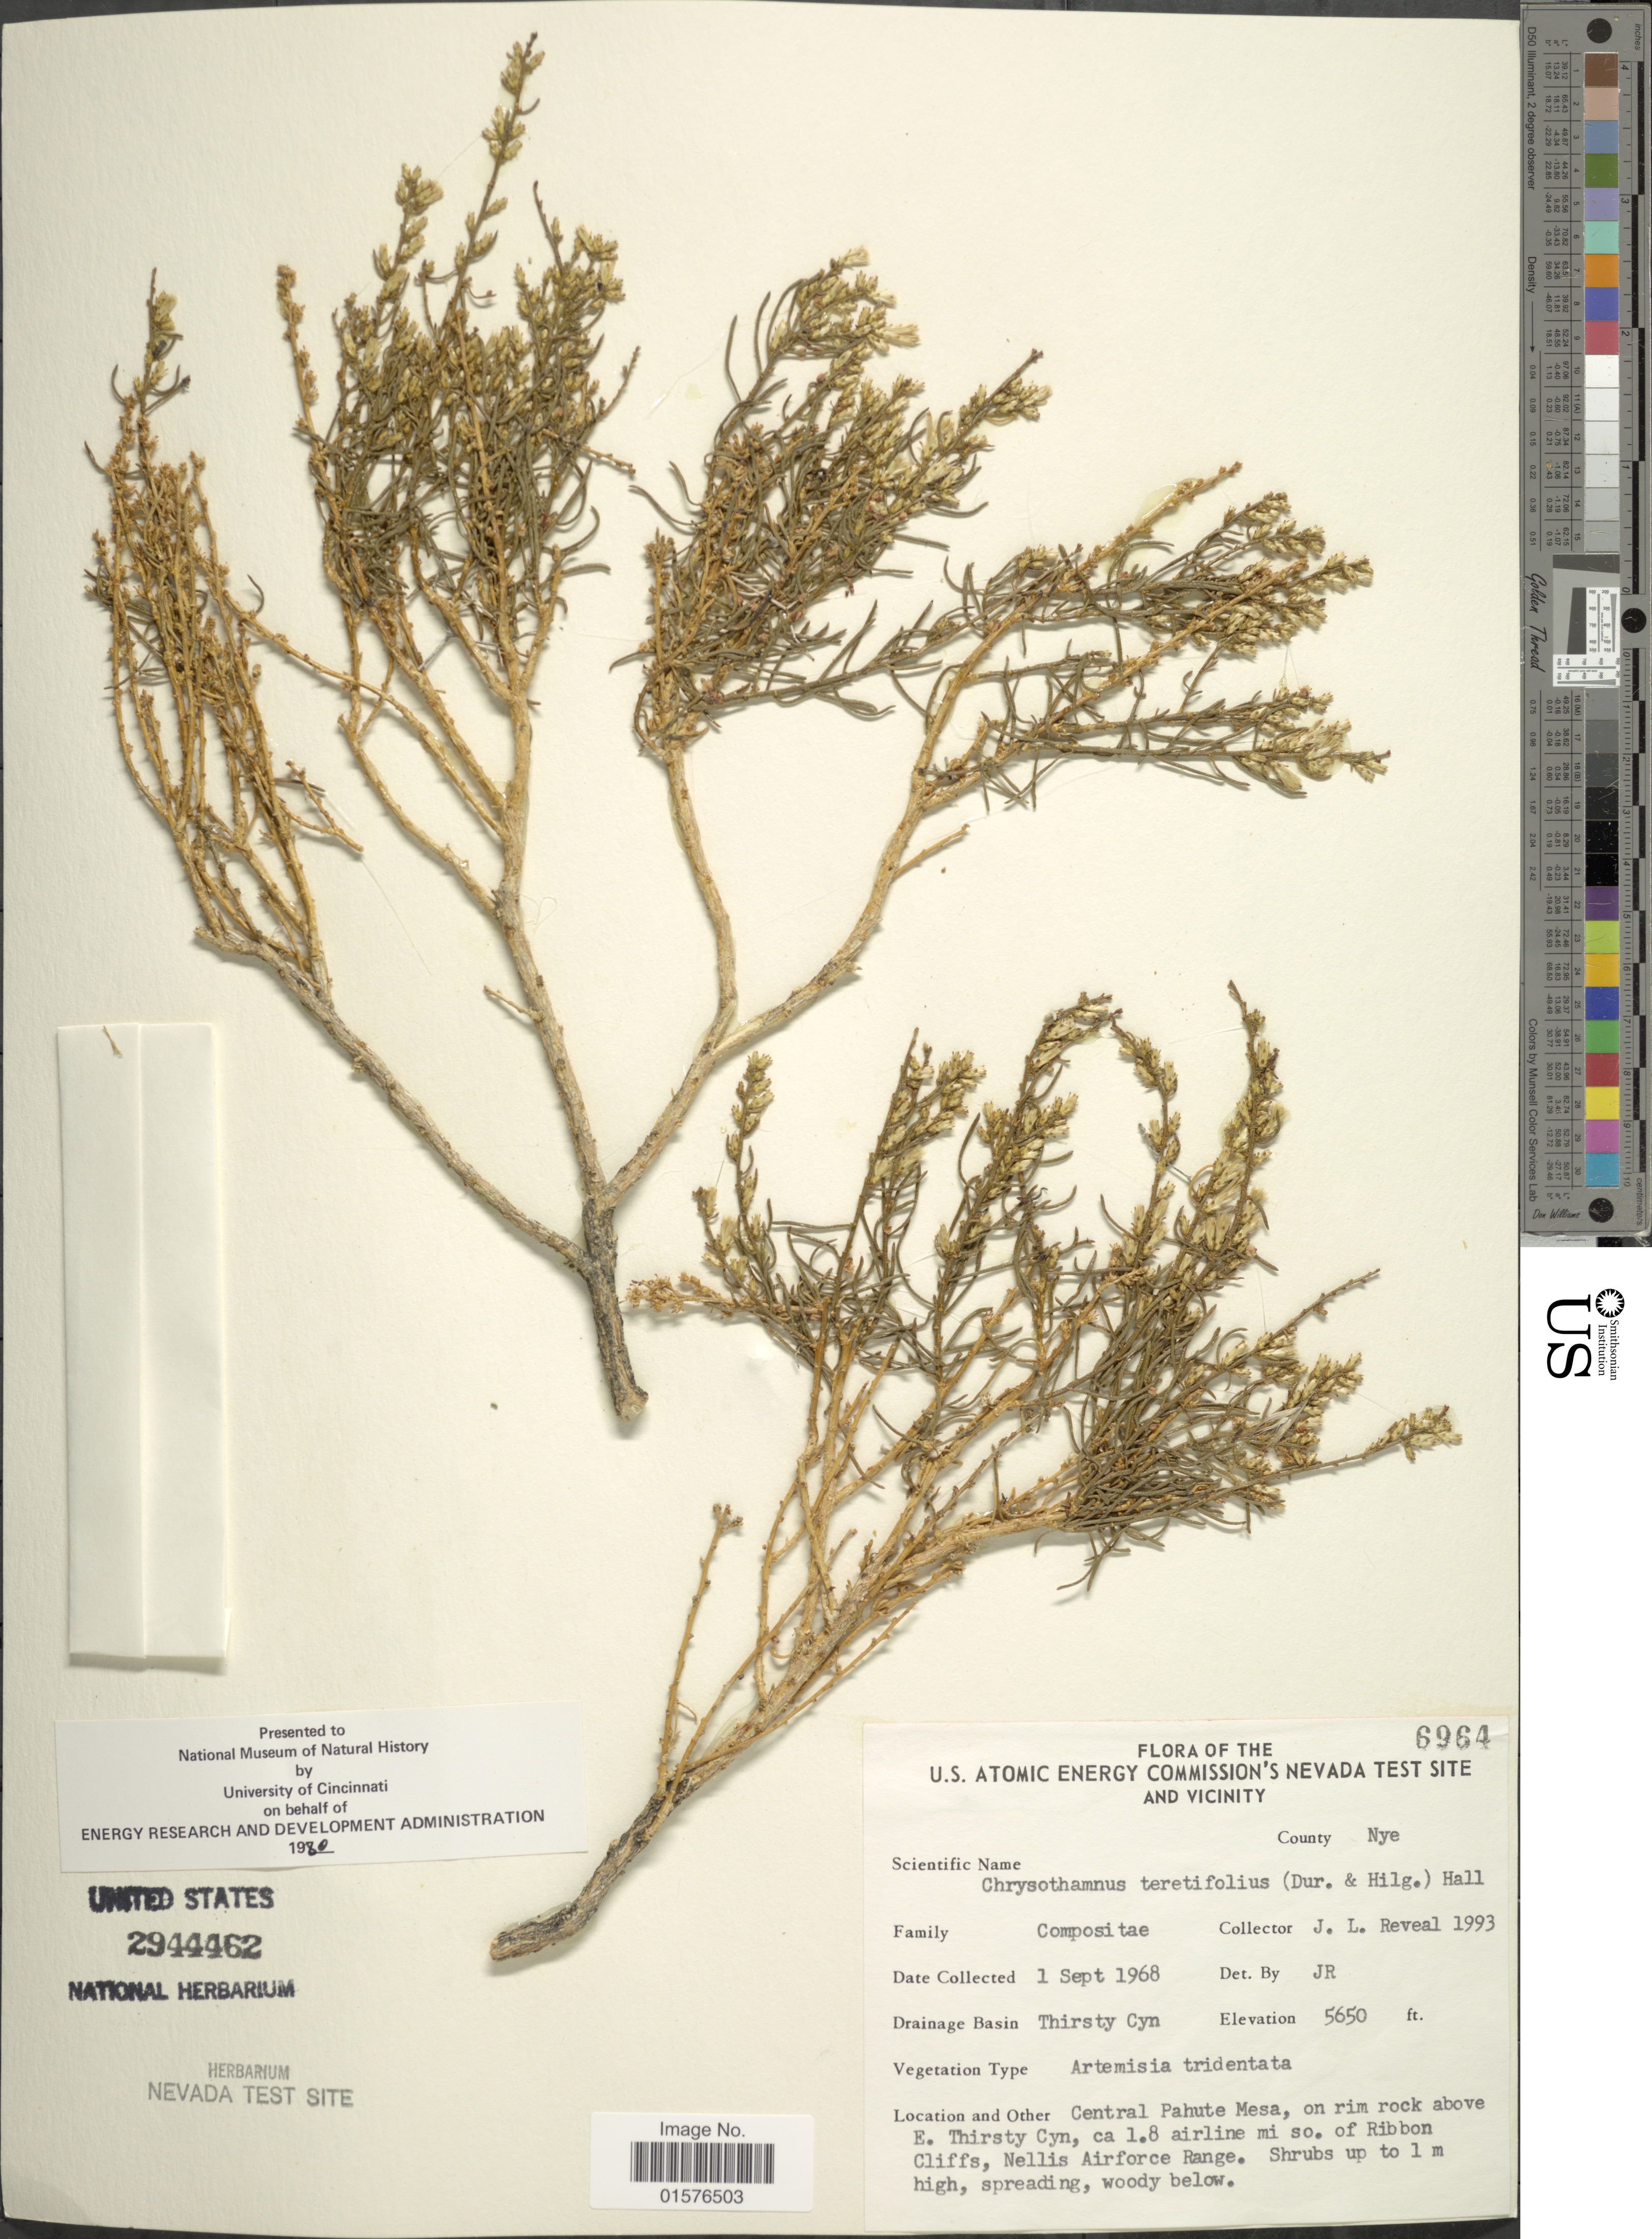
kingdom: Plantae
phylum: Tracheophyta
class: Magnoliopsida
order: Asterales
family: Asteraceae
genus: Ericameria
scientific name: Ericameria teretifolia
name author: (Durand & Hilg.) Jeps.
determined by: Urbatsch, Lowell E., Curator (LSU), Louisiana State University (UNITED STATES)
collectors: J. L. Reveal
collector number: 1993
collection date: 1968-09-01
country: United States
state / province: Nevada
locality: The U.S. Atomic Energy Commission's Nevada test Site and Vicinity, Drainage Basin: Thirsty Cyn, Central Pahute Mesa, on rim rock above E. Thirsty Cyn, ca 1.8 airline mi so. of Ribbon Cliffs, Nellis Airforce Range.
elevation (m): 1722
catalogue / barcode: US 2944462